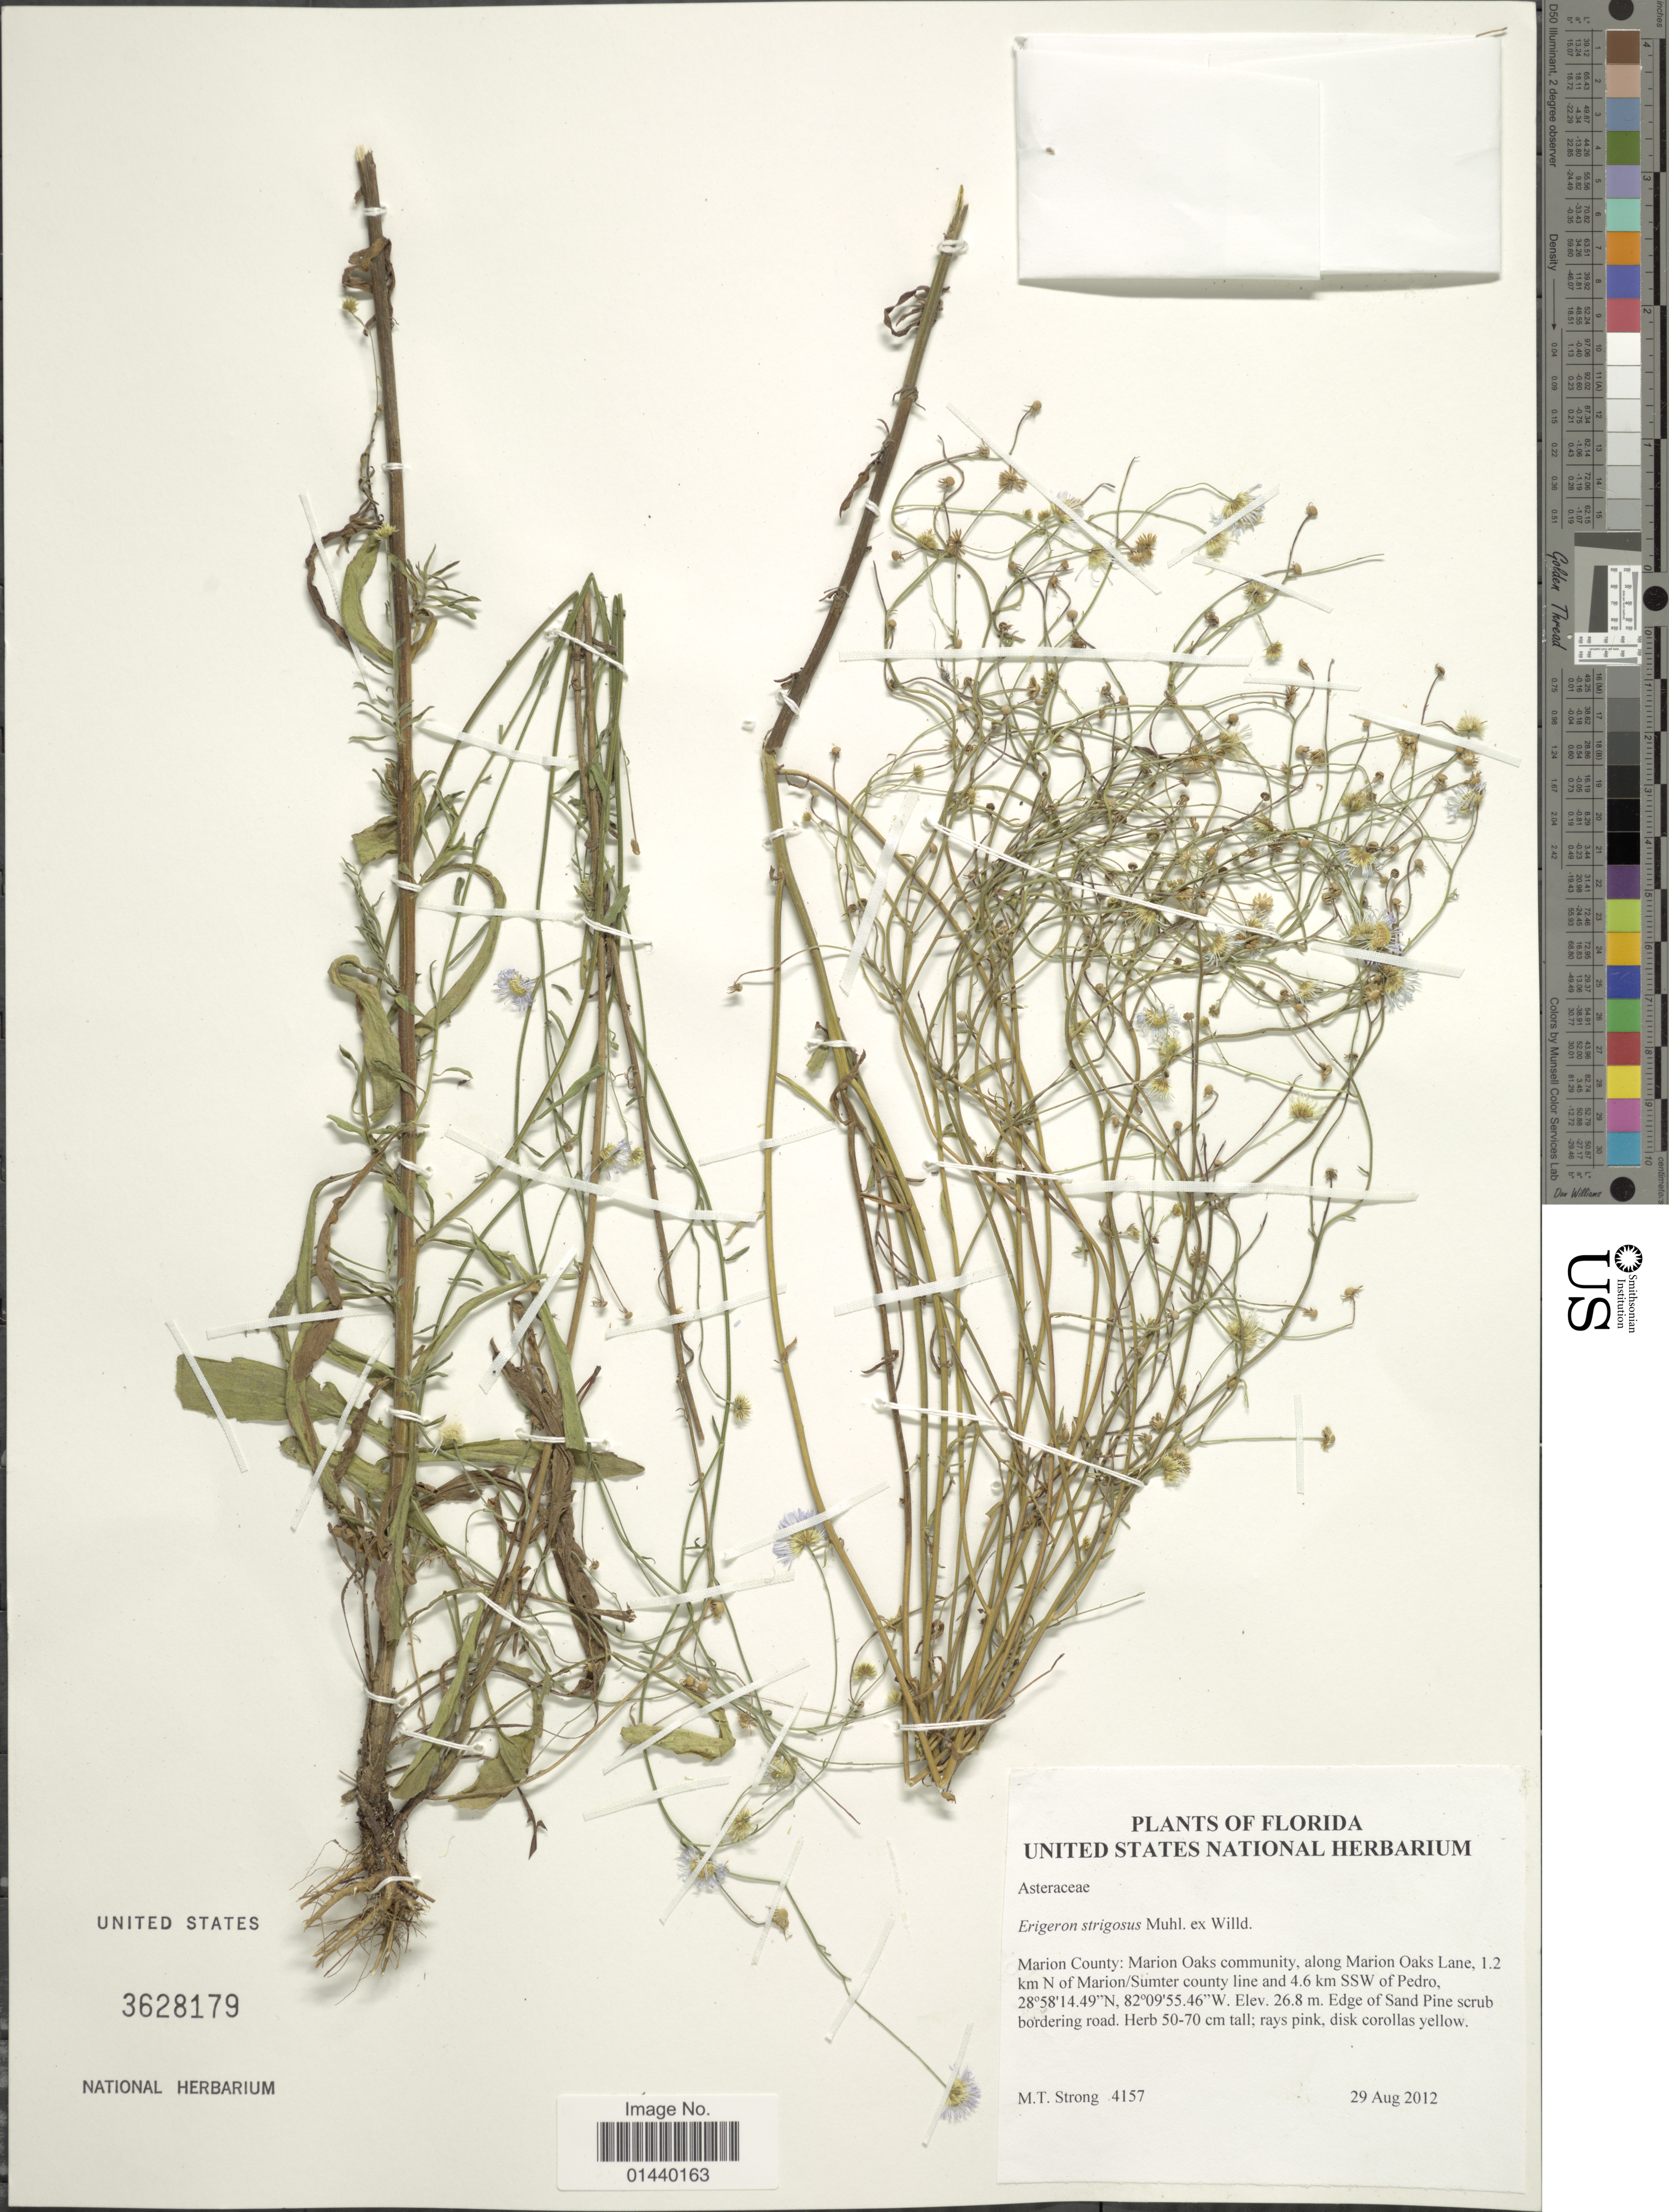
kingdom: Plantae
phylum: Tracheophyta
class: Magnoliopsida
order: Asterales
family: Asteraceae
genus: Erigeron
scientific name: Erigeron strigosus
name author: Muhl. ex Willd.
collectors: M. T. Strong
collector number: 4157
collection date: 2012-08-29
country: United States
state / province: Florida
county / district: Marion County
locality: Marion Oaks community, along Marion Oaks Lane, 1.2 km N of Marion/Sumter county line and 4.6 km SSW of Pedro.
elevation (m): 26.8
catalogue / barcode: US 3628179